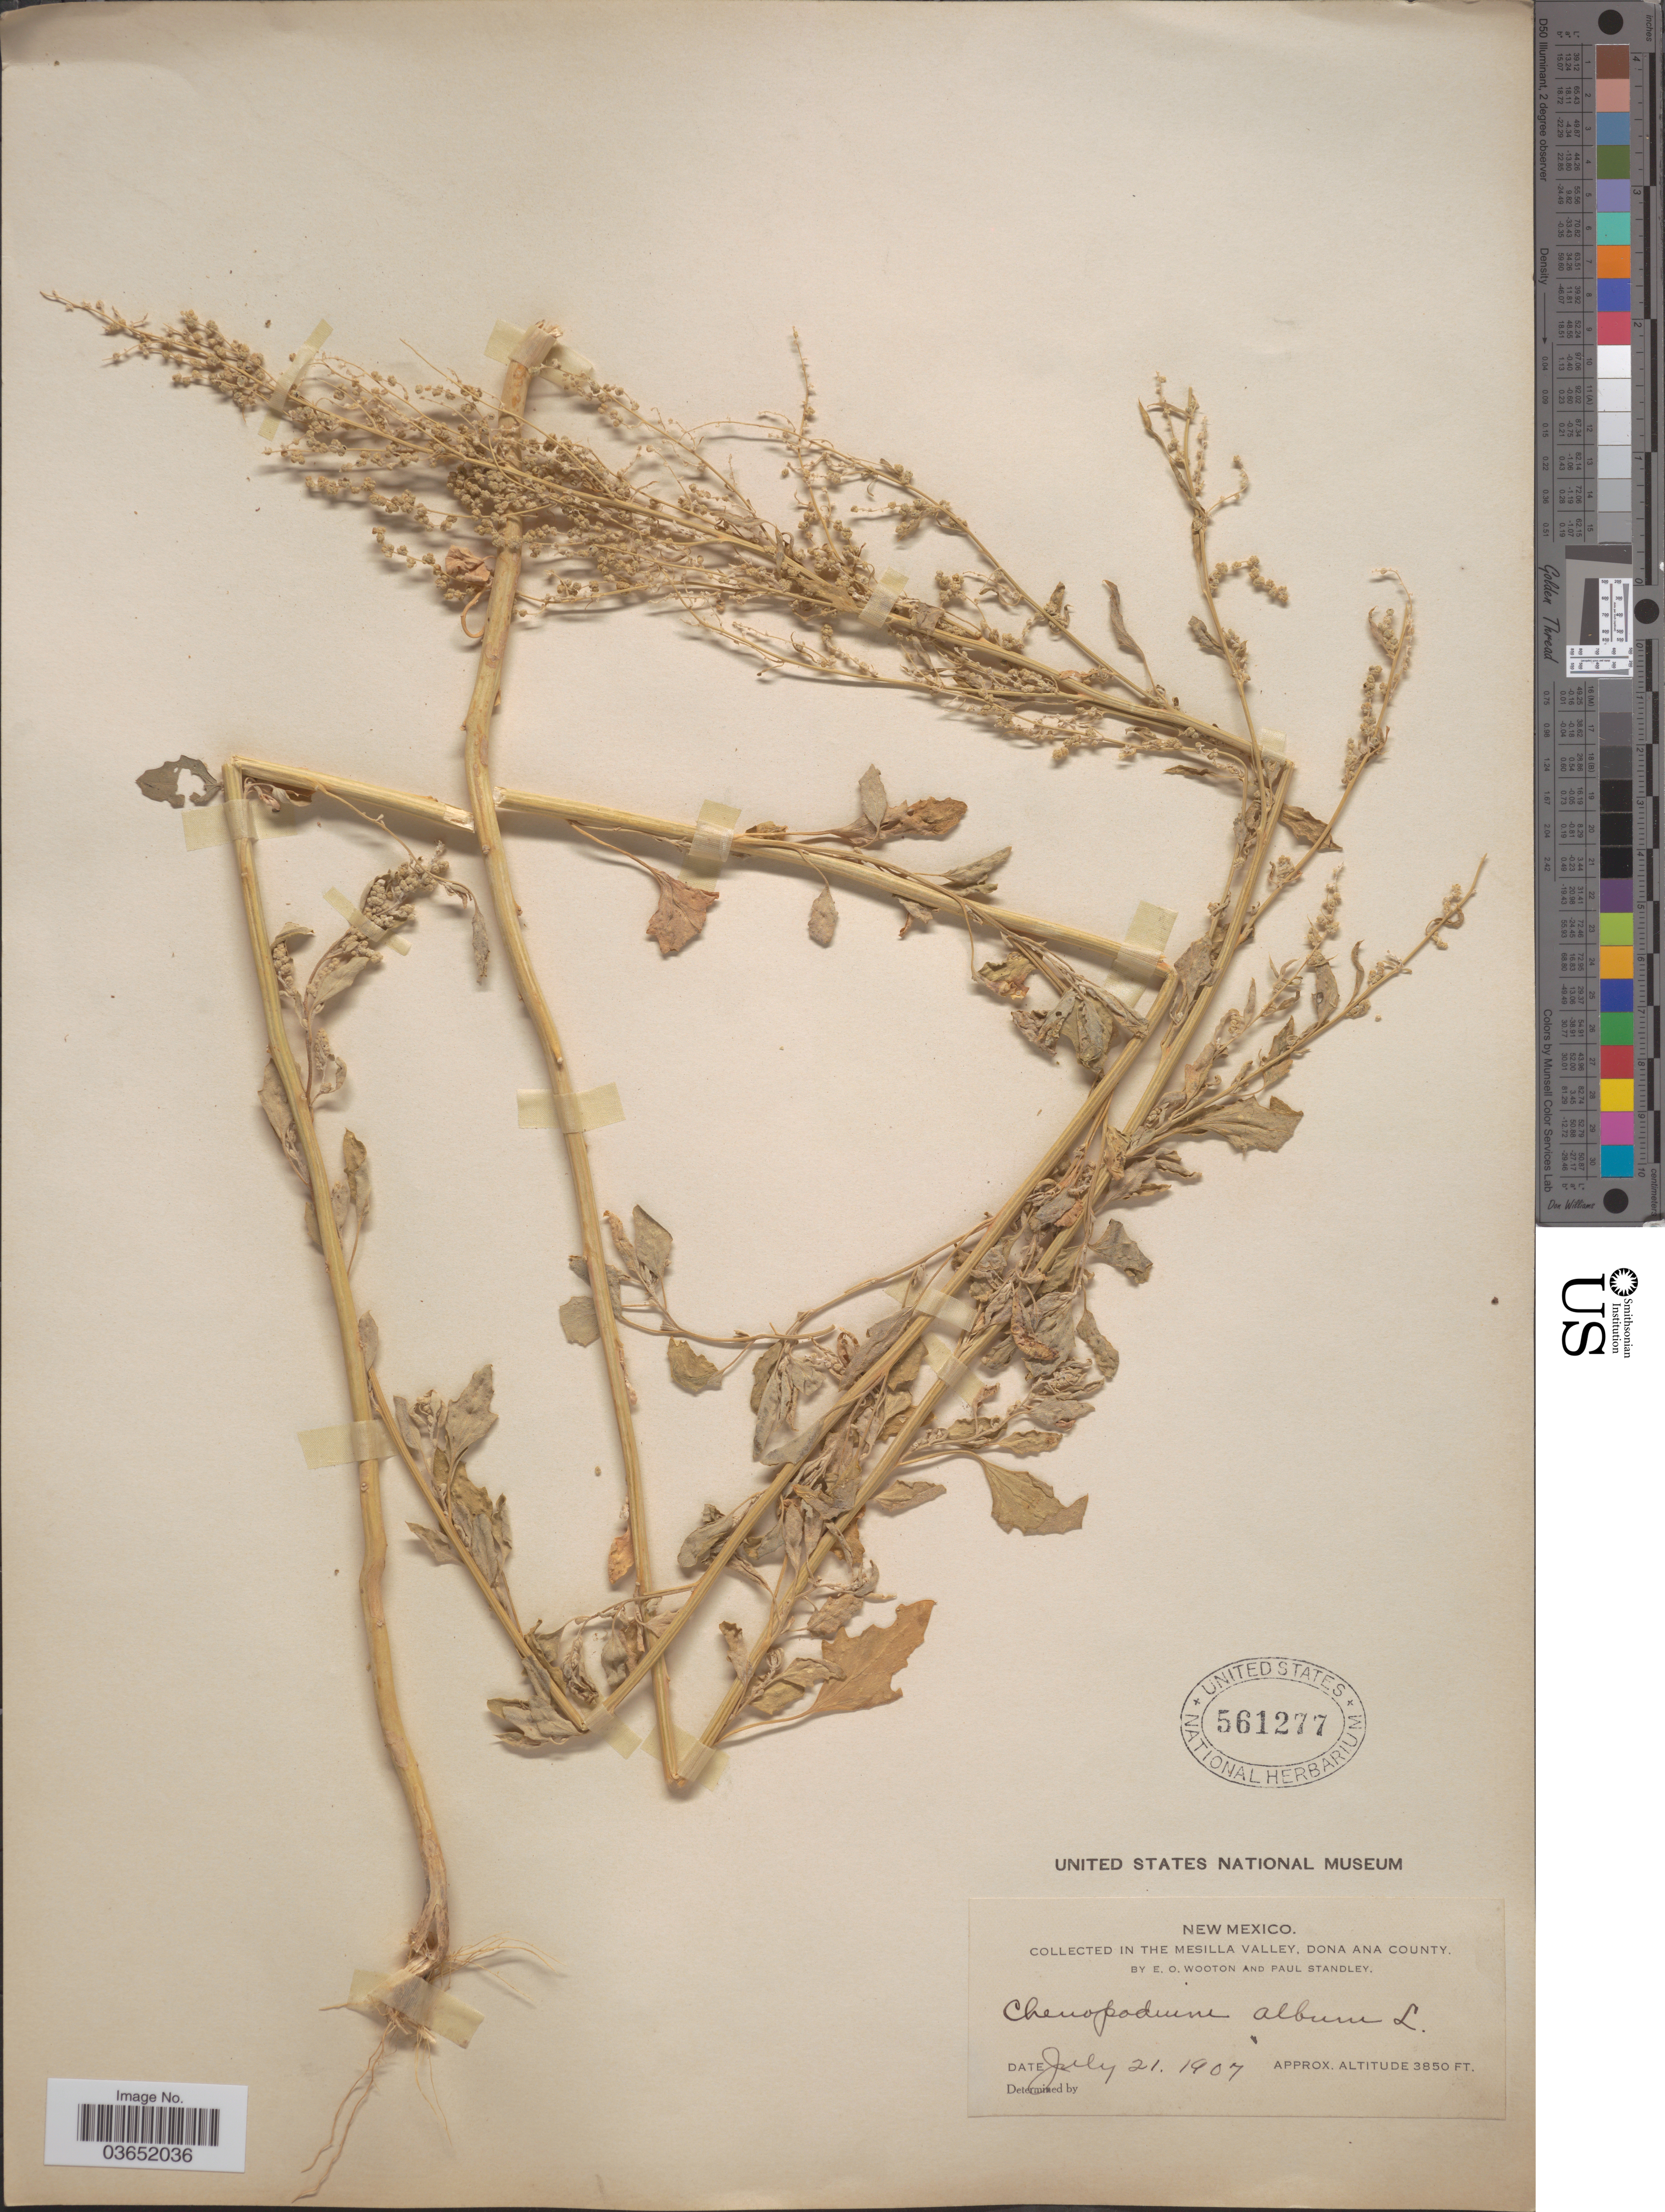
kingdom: Plantae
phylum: Tracheophyta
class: Magnoliopsida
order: Caryophyllales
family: Amaranthaceae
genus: Chenopodium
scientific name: Chenopodium album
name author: L.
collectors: E. O. Wooton & P. C. Standley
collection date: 1907-07-21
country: United States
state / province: New Mexico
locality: In the Mesilla Valley, Dona Ana County.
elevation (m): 1173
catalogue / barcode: US 561277